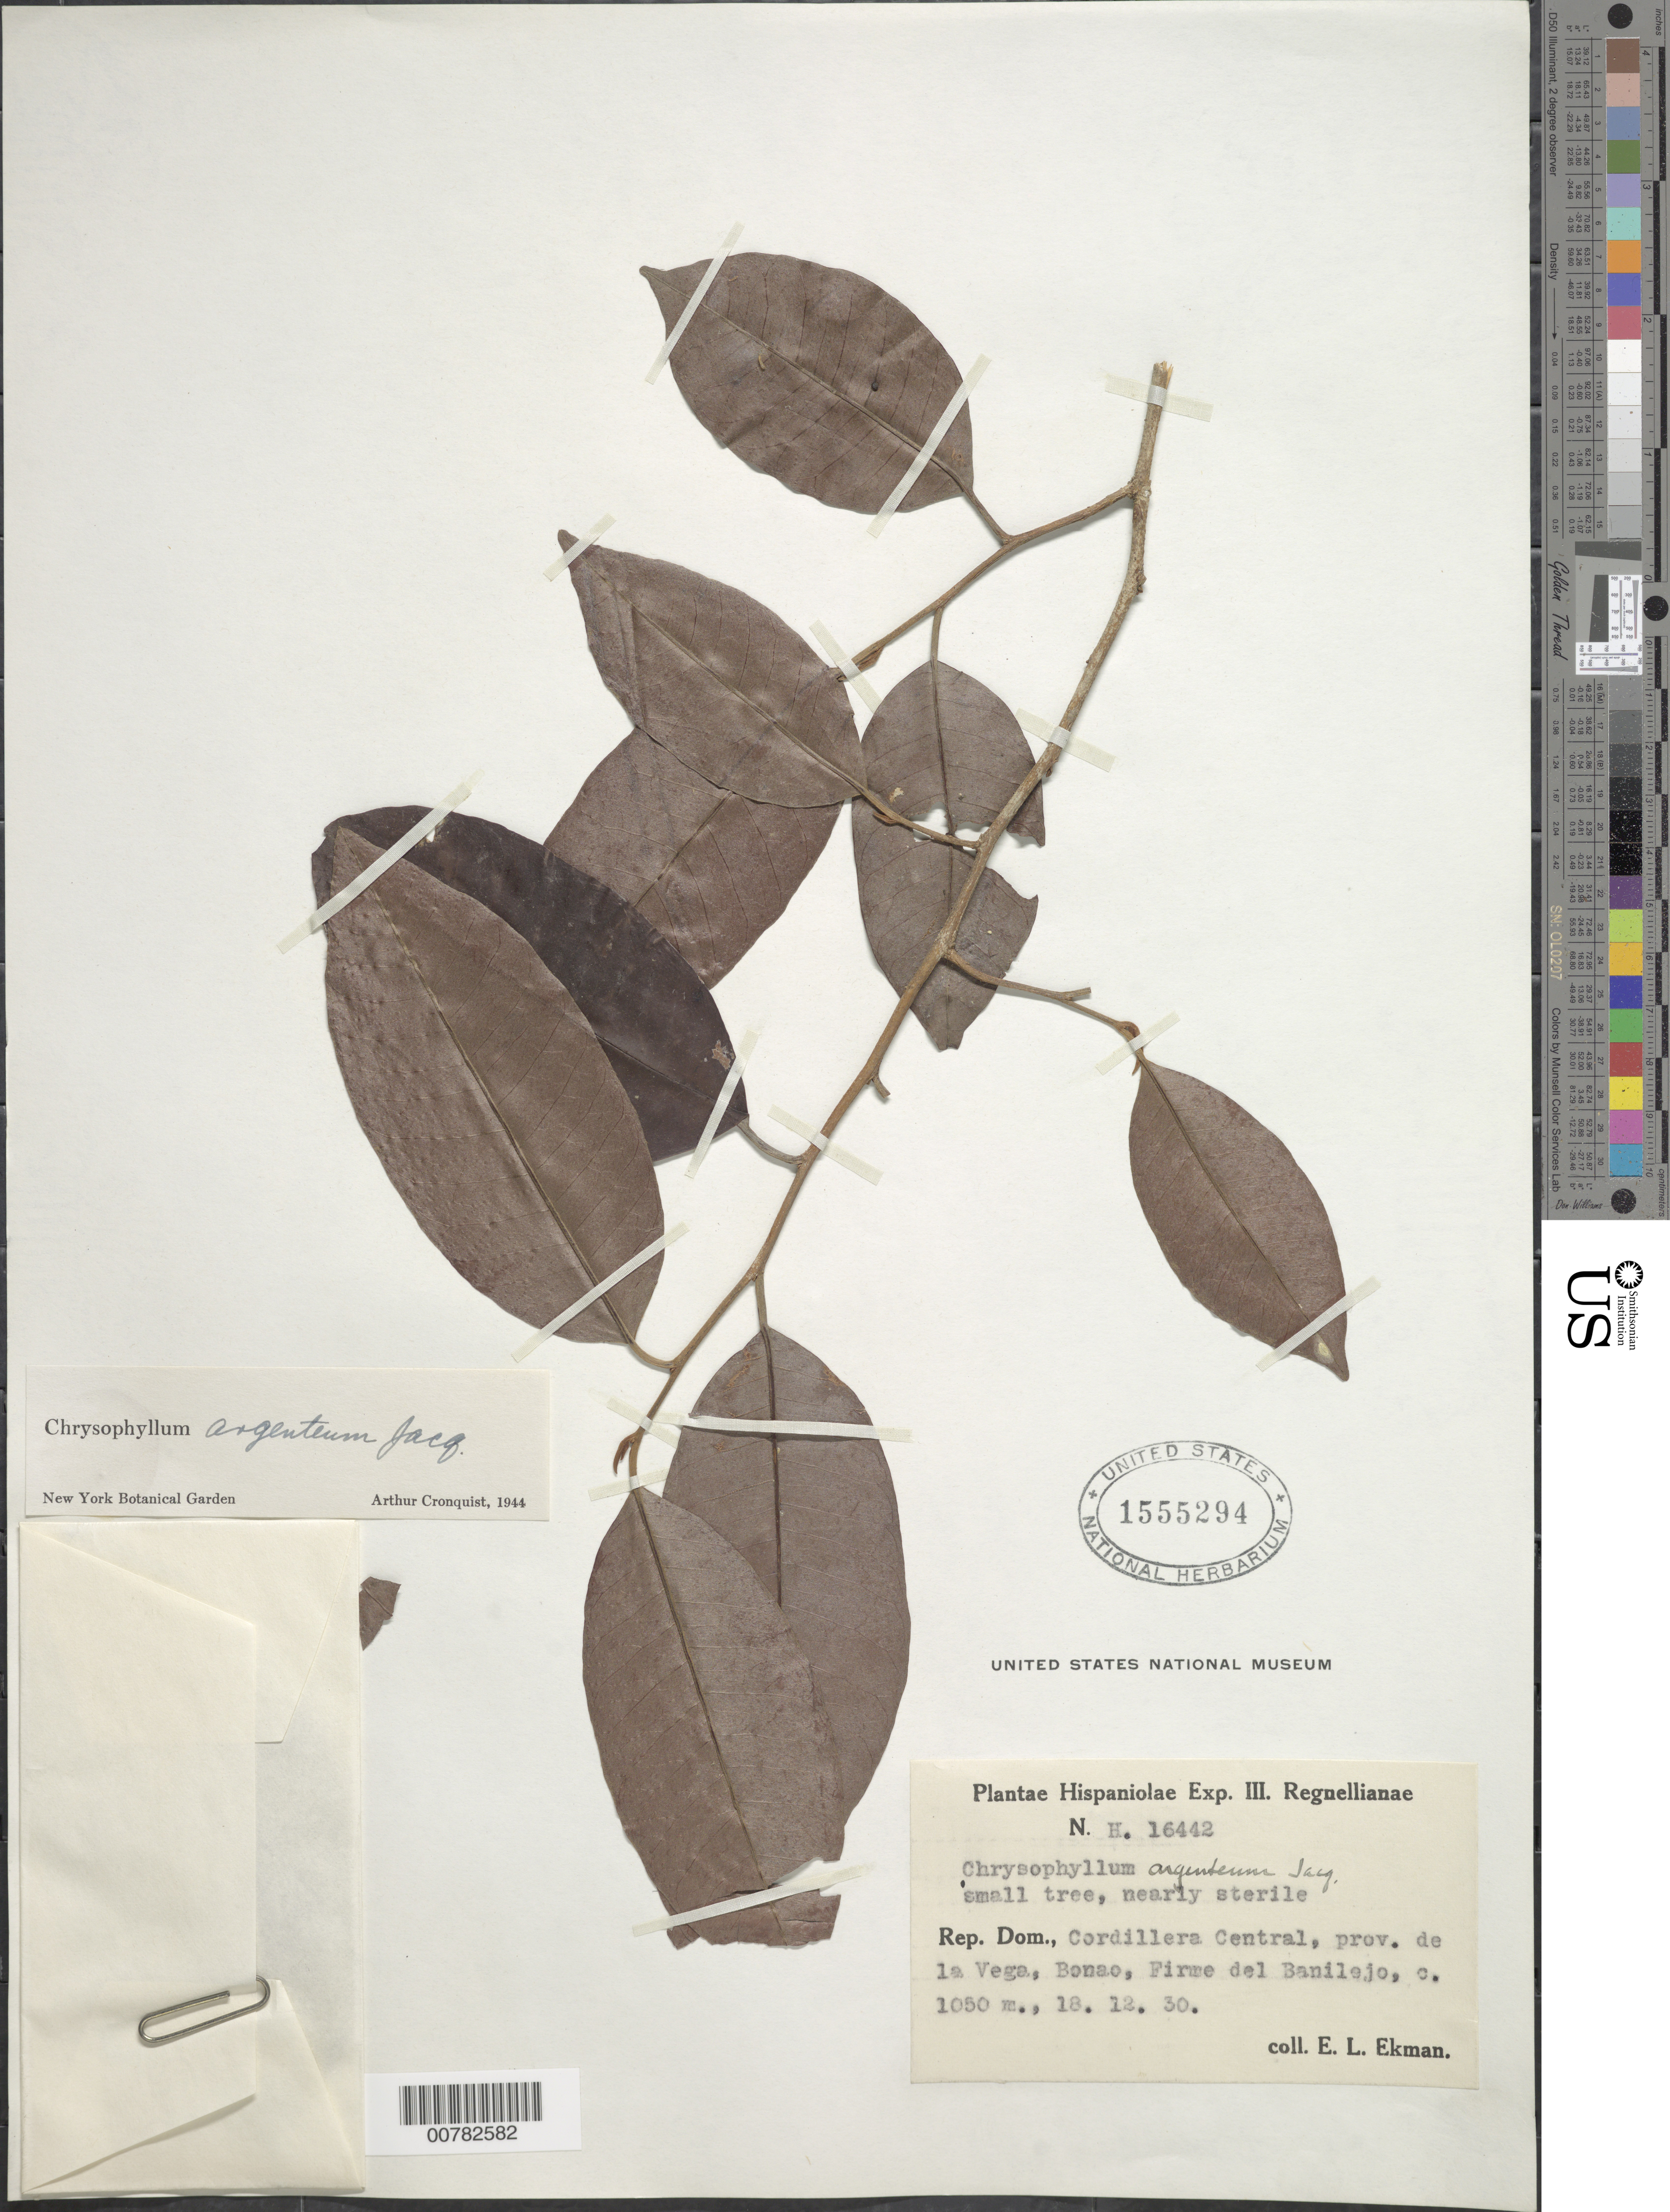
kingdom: Plantae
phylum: Tracheophyta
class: Magnoliopsida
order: Ericales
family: Sapotaceae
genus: Chrysophyllum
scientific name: Chrysophyllum argenteum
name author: Jacq.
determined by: Cronquist, A. J.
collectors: E. L. Ekman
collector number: H 16442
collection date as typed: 18 Dec 1930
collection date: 1930-12-18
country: Dominican Republic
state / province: La Vega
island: Hispaniola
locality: Cordillera Central, Bonao, Firme del Banilejo.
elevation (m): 1050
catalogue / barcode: US 1555294